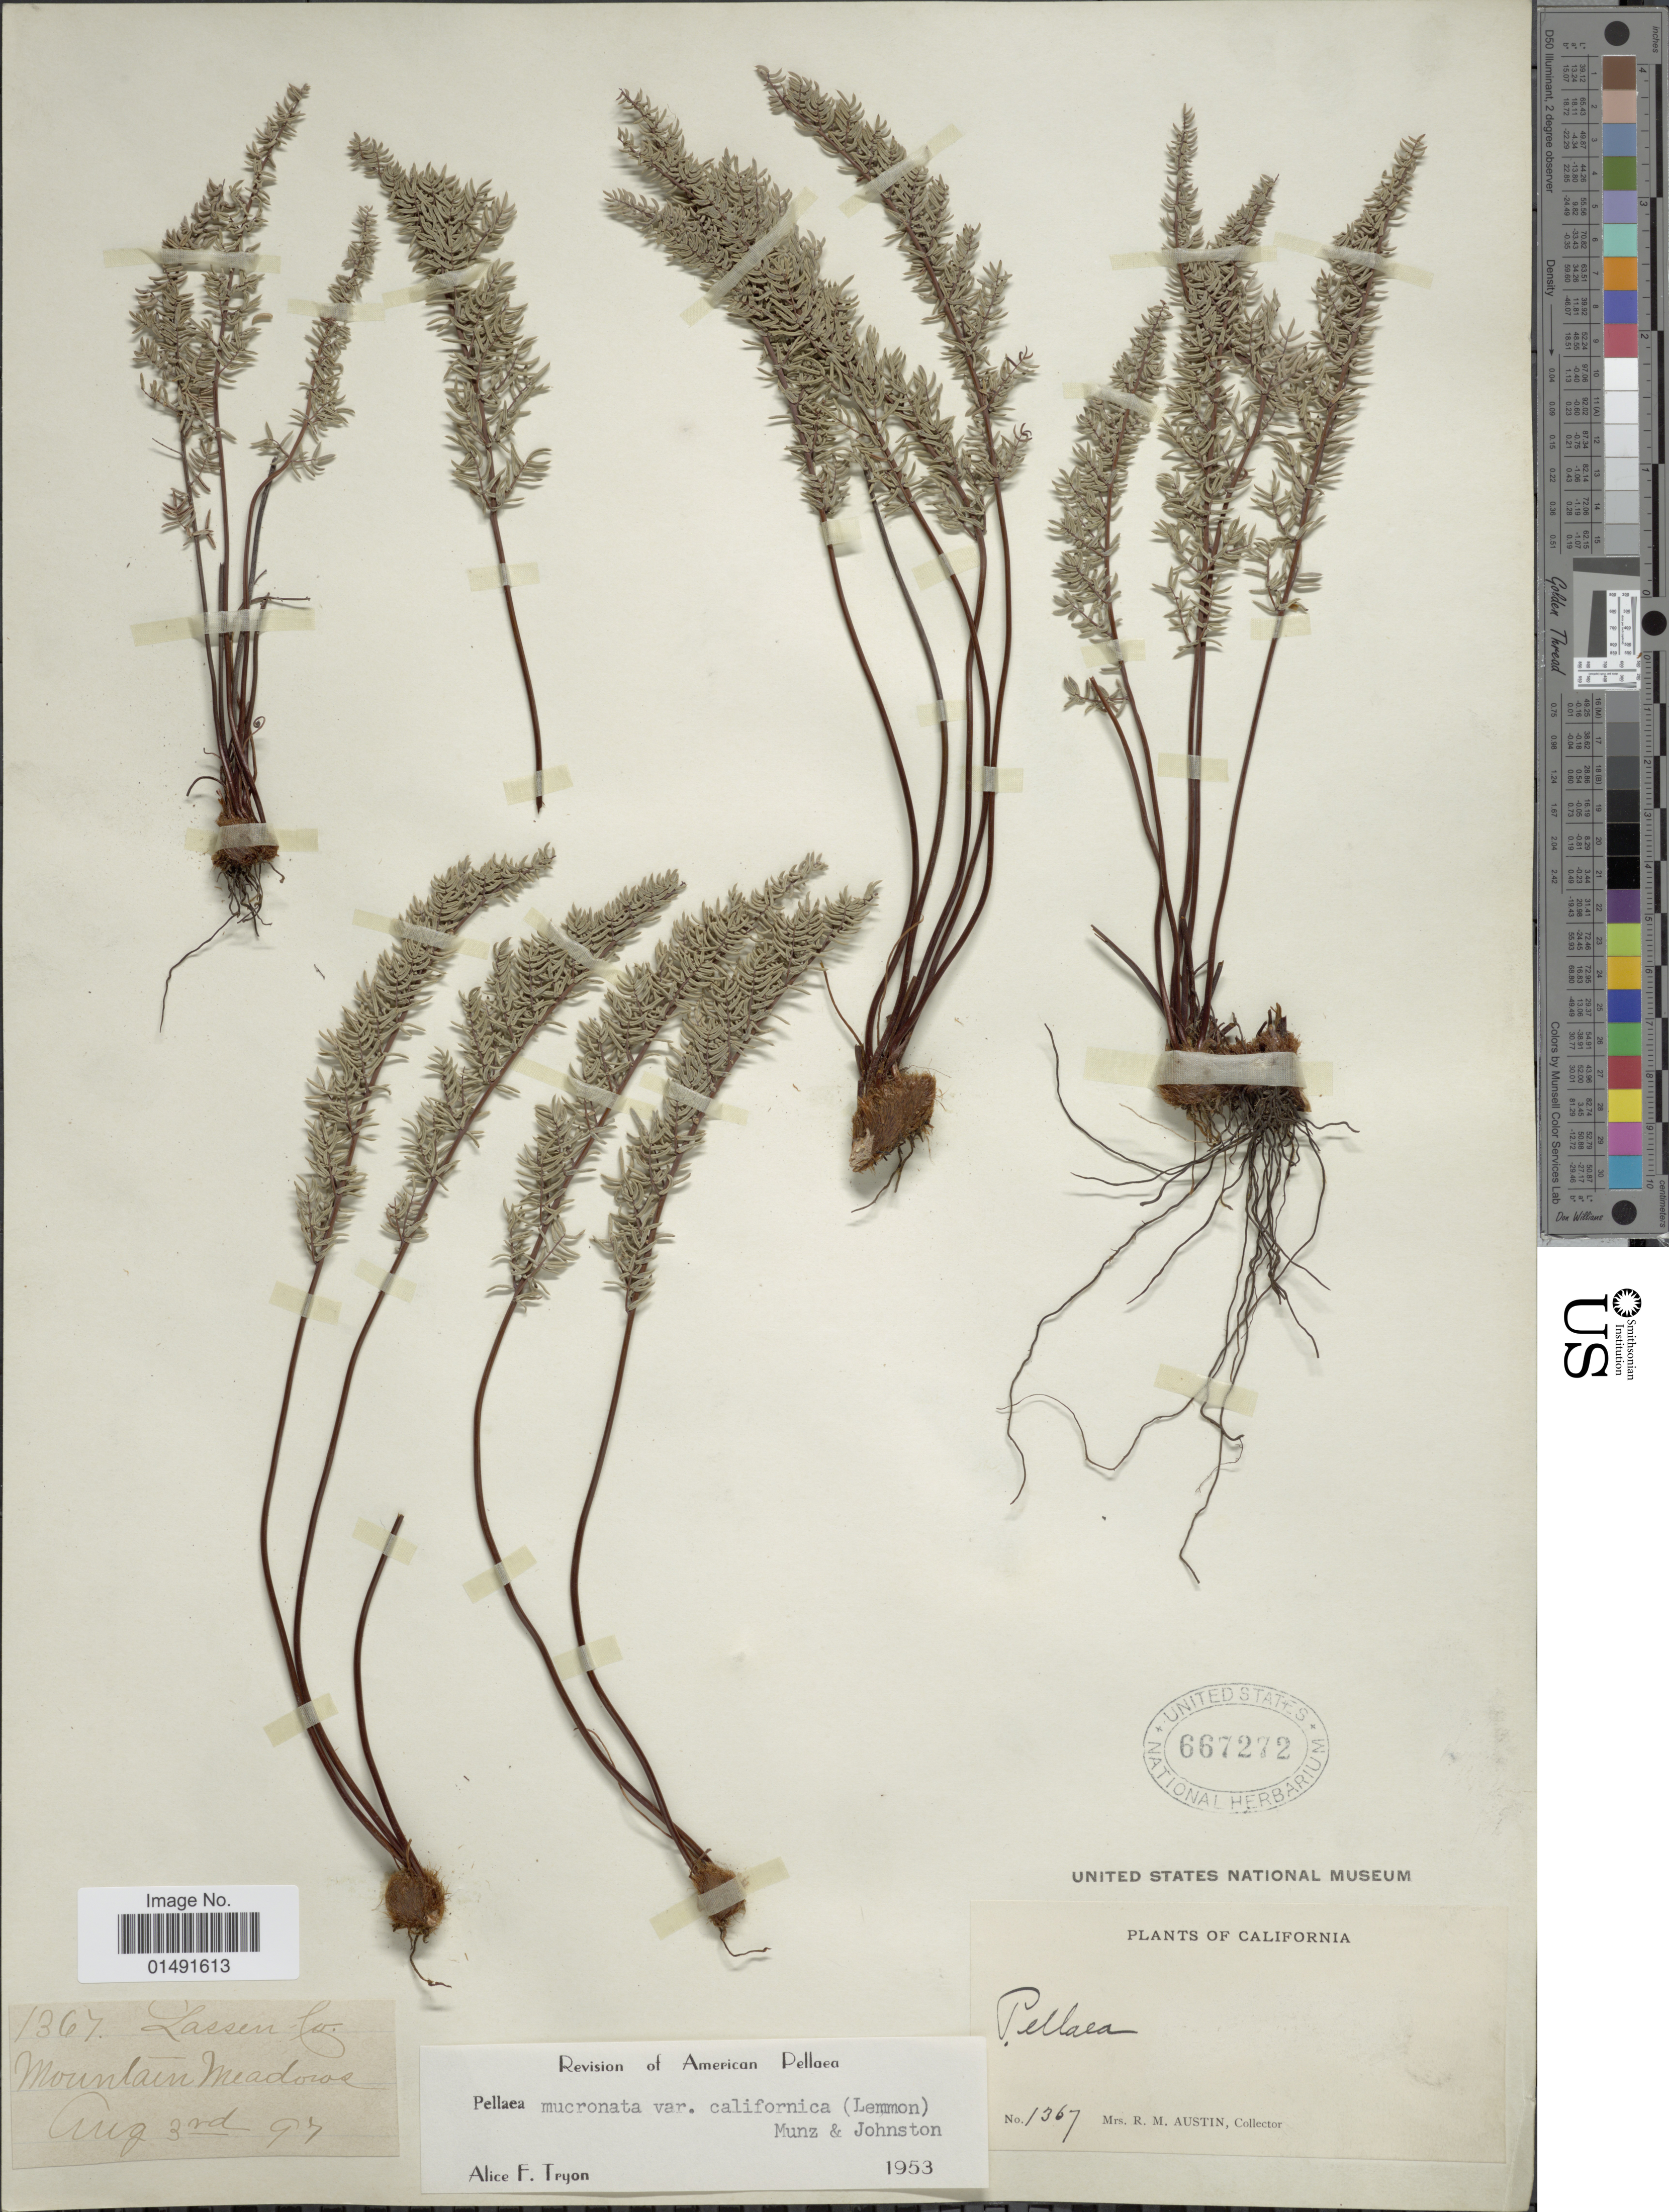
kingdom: Plantae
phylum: Tracheophyta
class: Polypodiopsida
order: Polypodiales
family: Pteridaceae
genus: Pellaea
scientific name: Pellaea mucronata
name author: (D.C. Eaton) D.C. Eaton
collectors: R. Austin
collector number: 137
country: United States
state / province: California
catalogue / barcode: US 667272